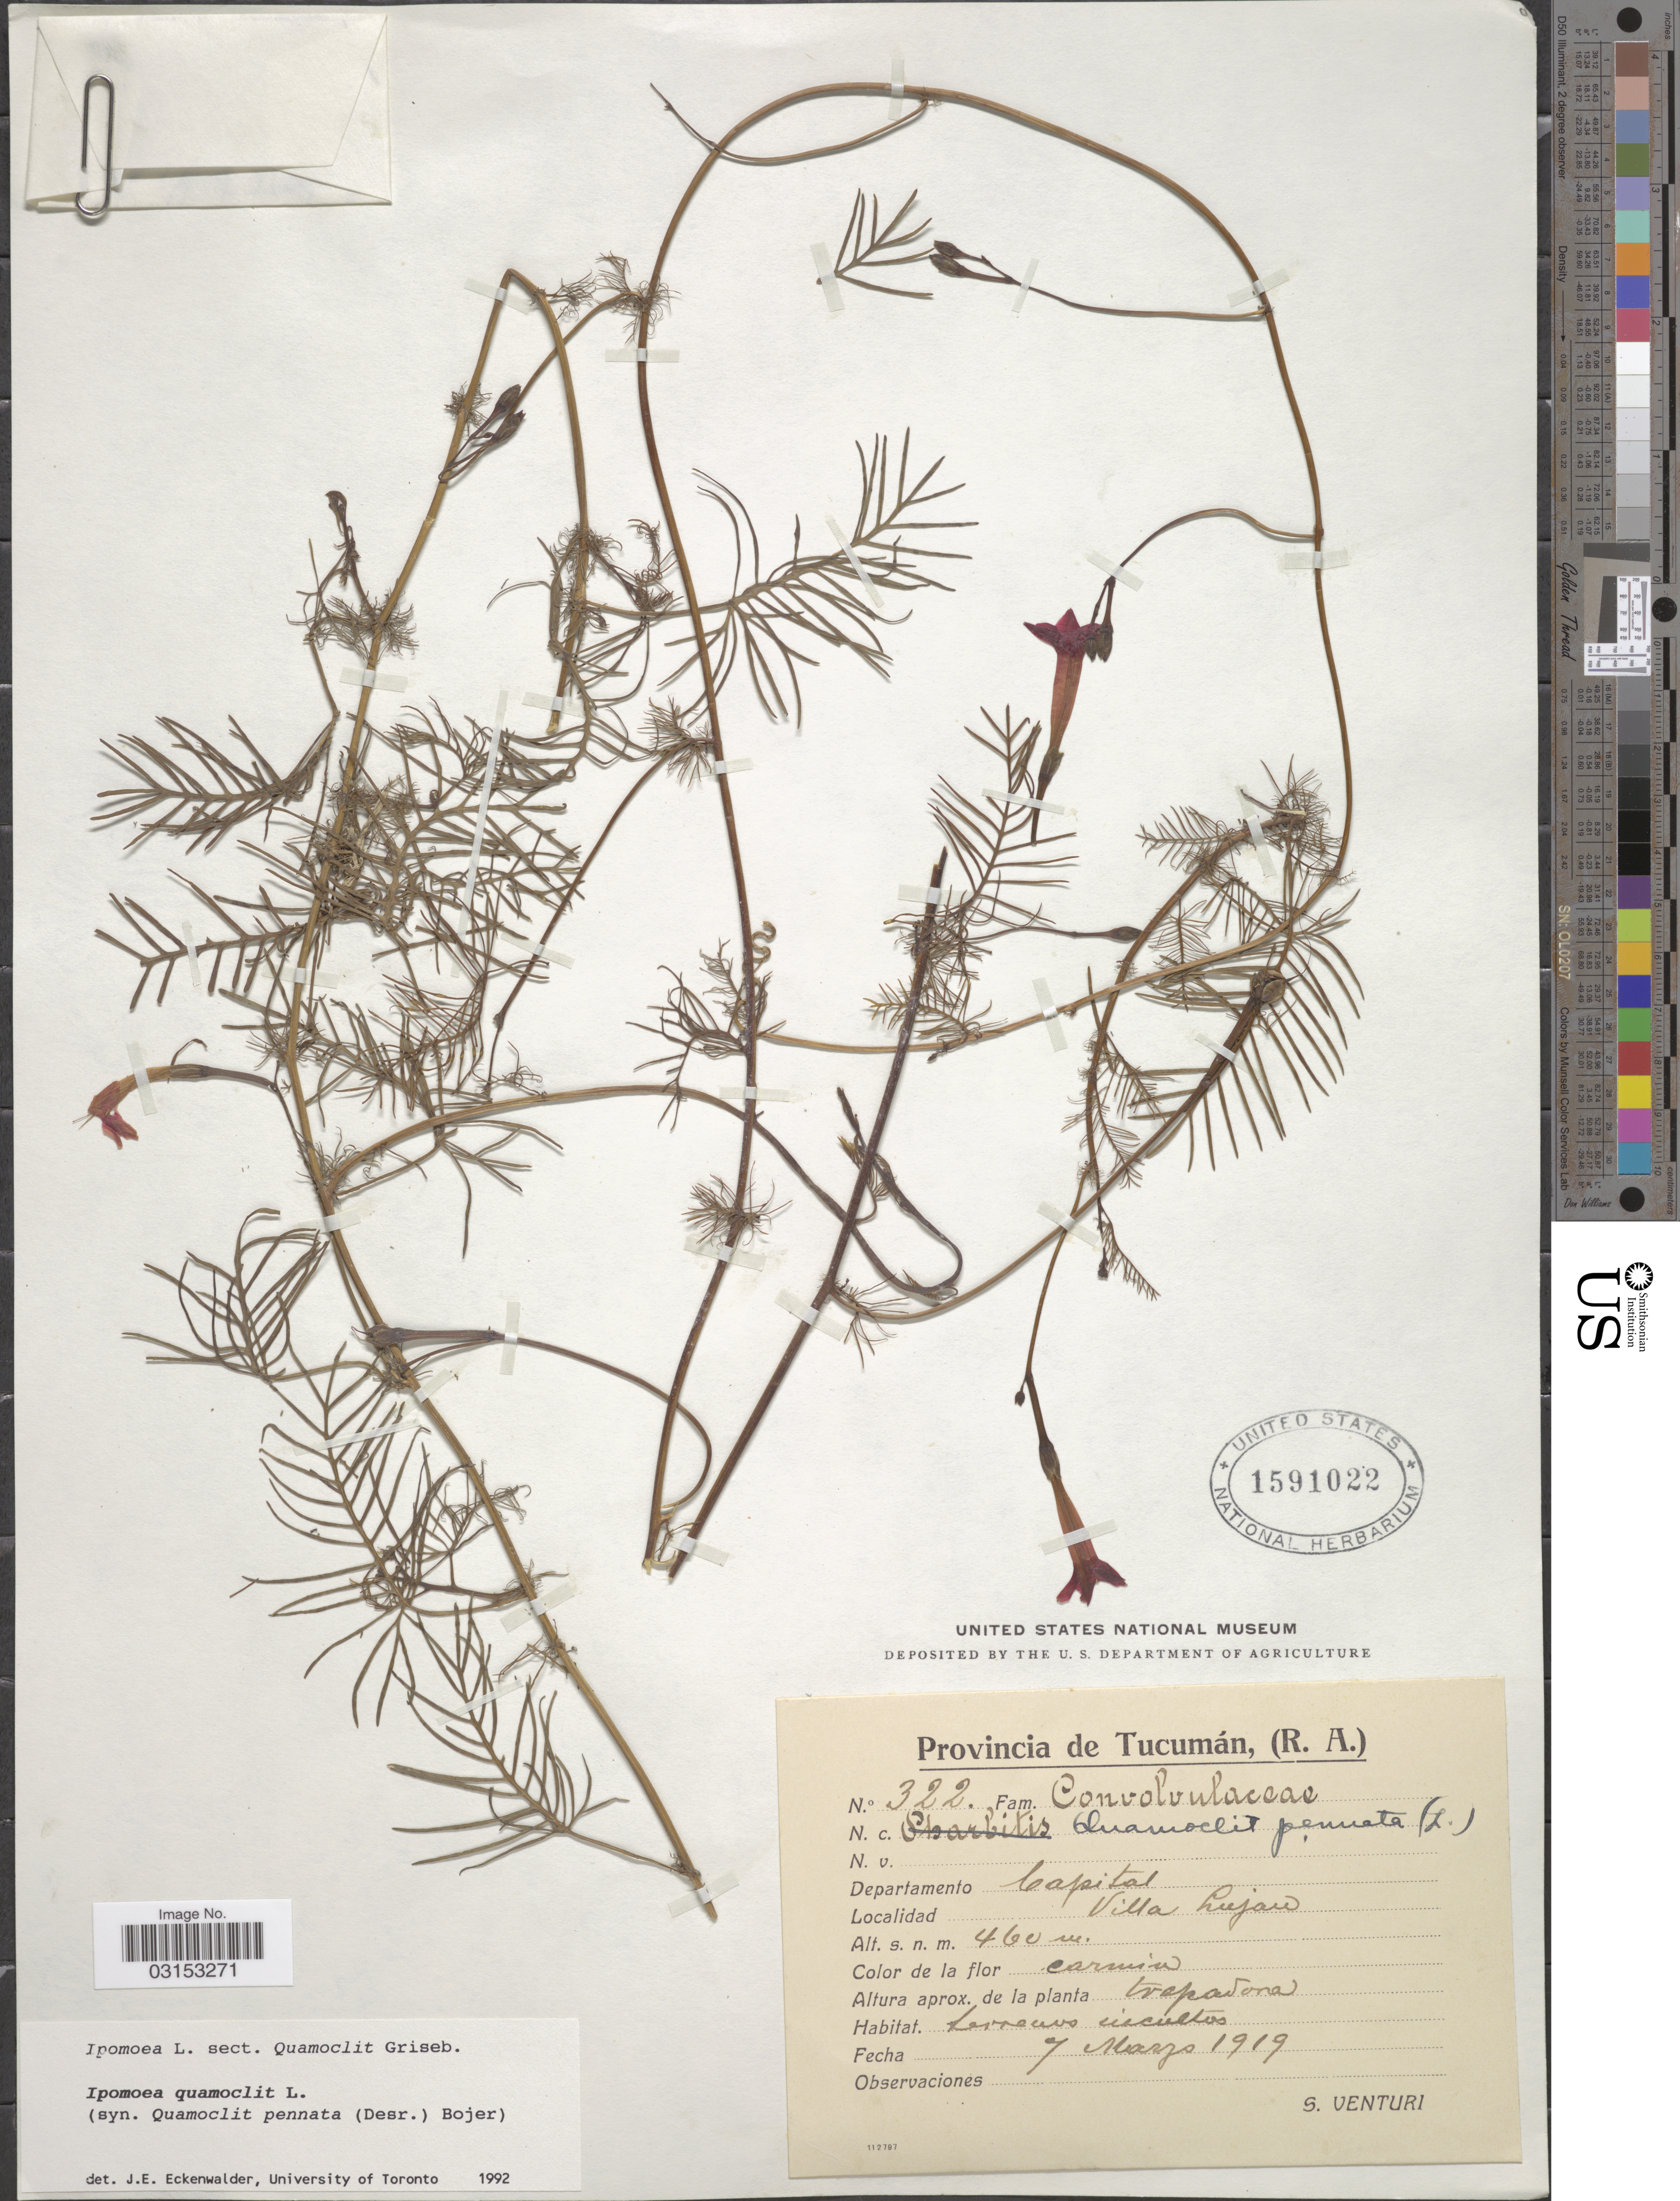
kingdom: Plantae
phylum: Tracheophyta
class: Magnoliopsida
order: Solanales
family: Convolvulaceae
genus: Ipomoea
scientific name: Ipomoea quamoclit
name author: L.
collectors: S. Venturi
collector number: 322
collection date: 1919-03-07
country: Argentina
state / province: Tucuman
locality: Departamento Capital. Villa Lujan.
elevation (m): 460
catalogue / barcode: US 1591022